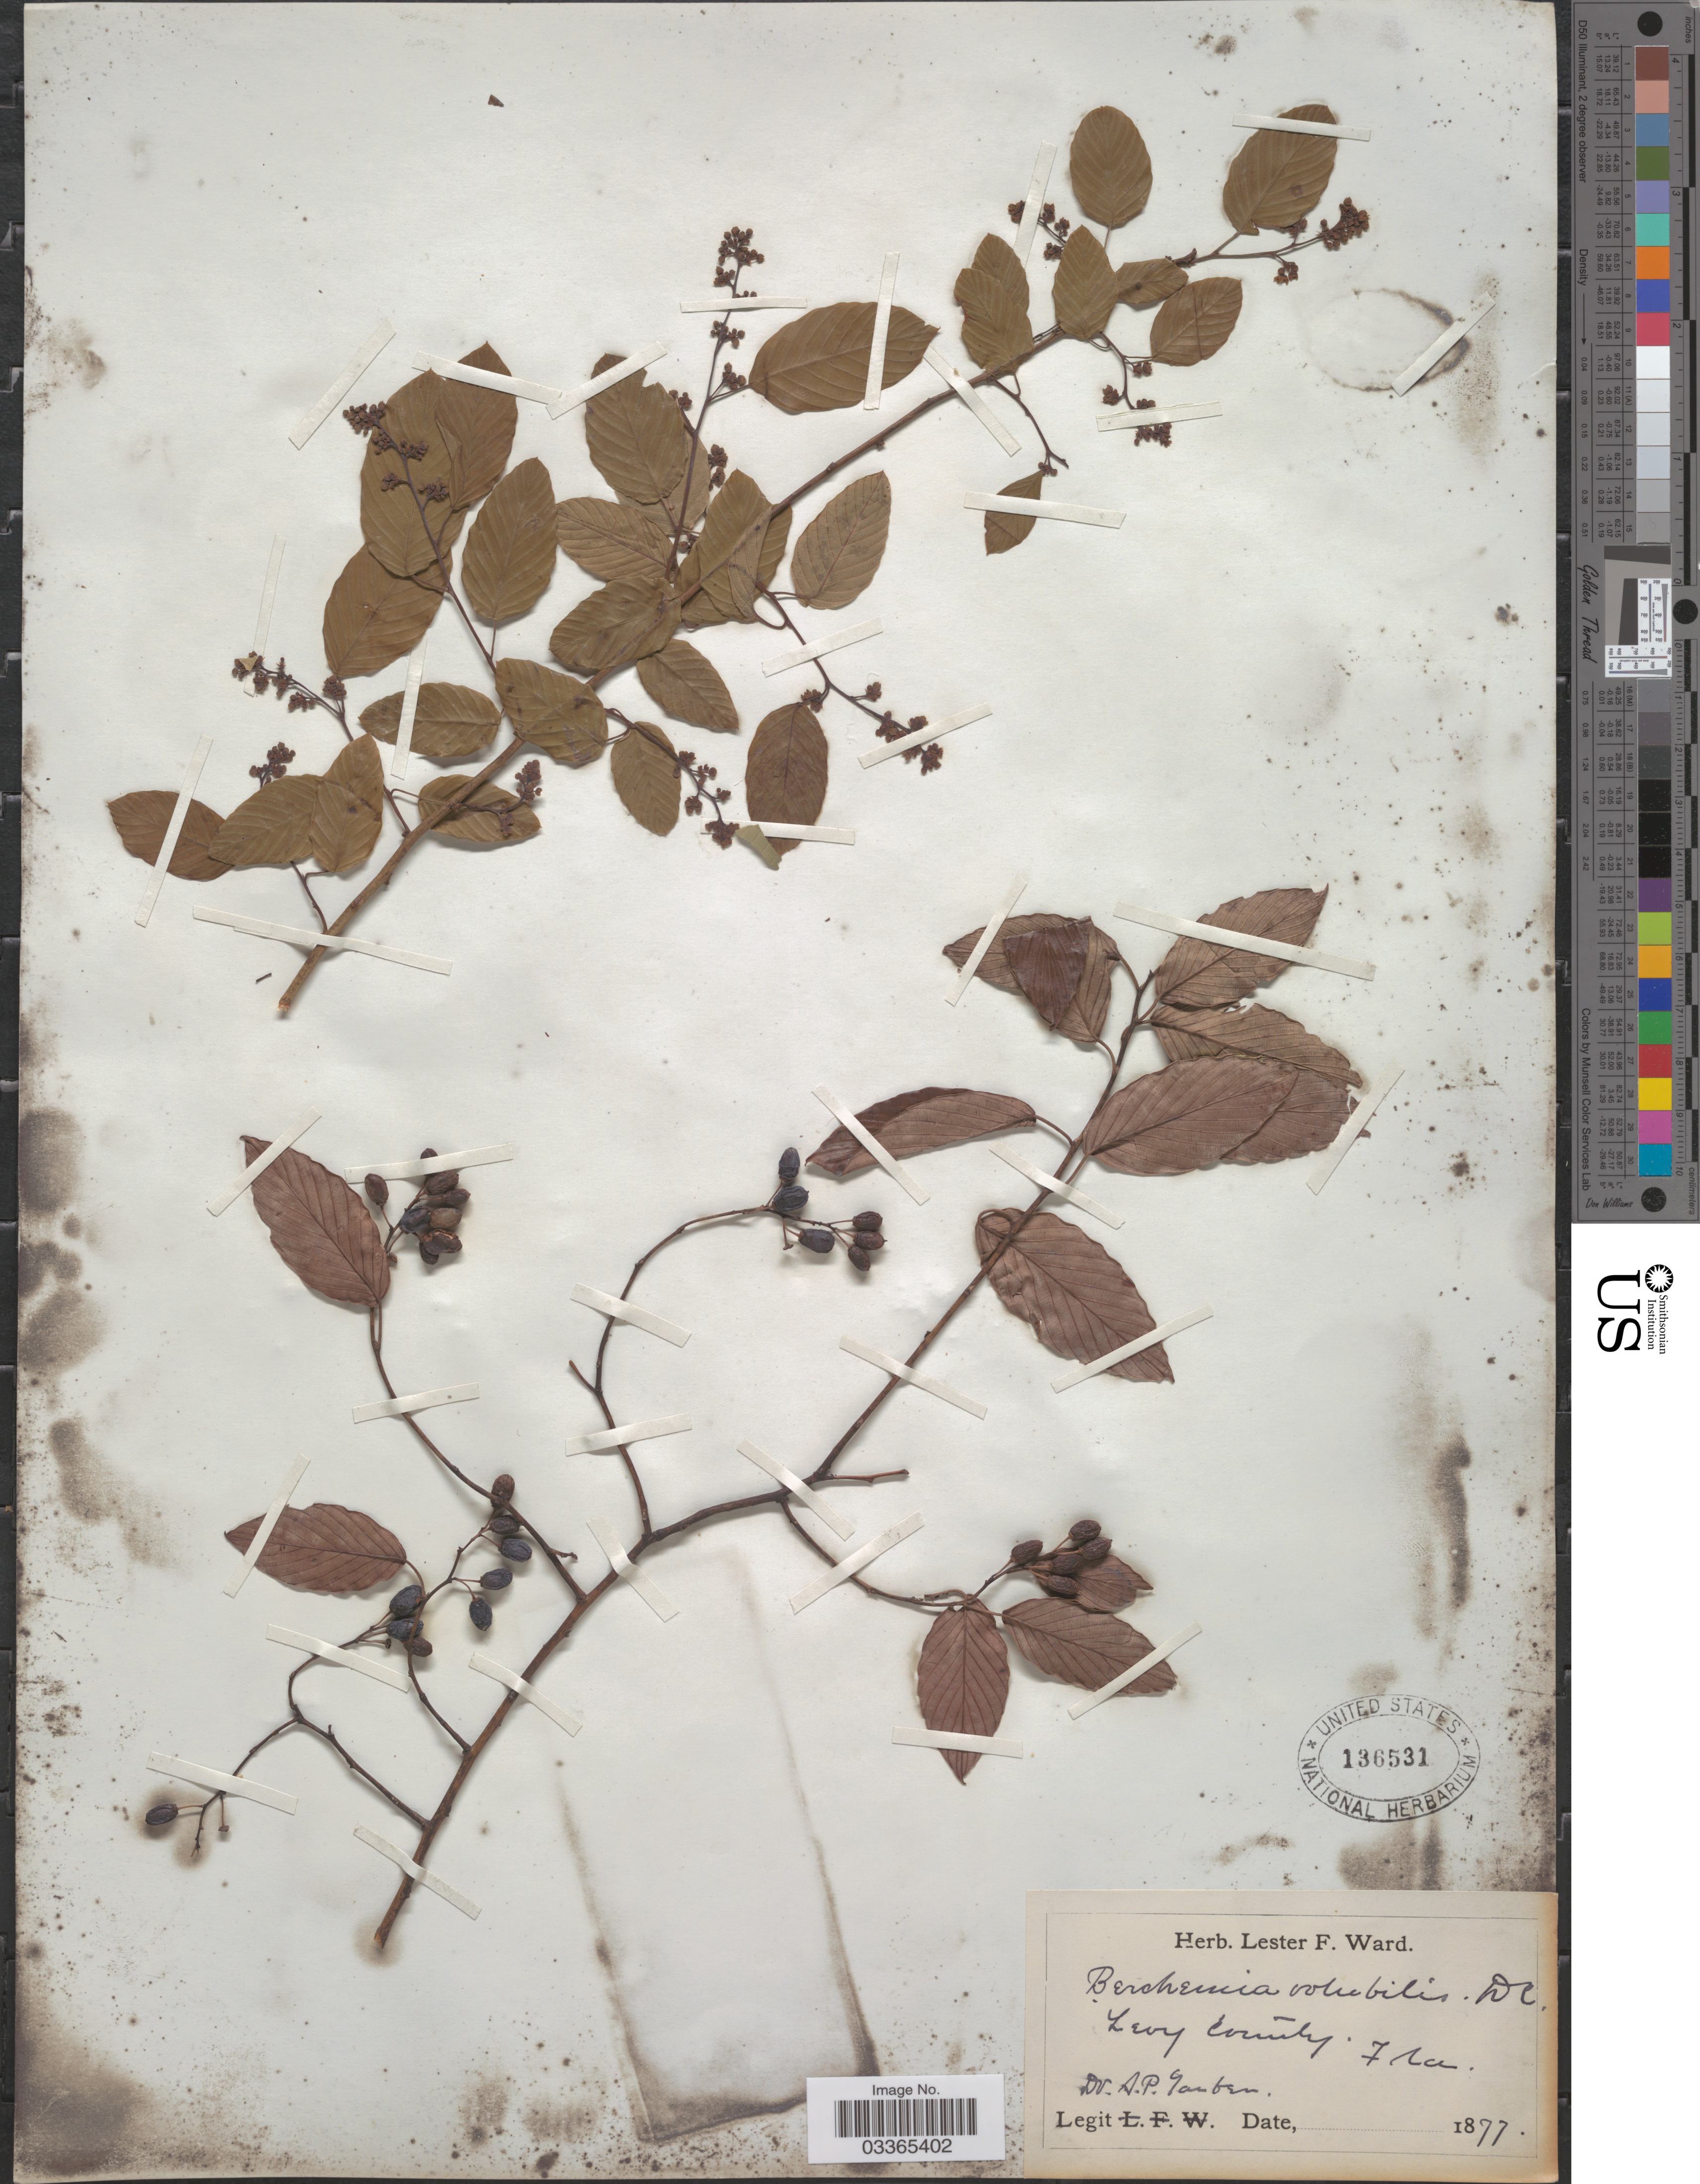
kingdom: Plantae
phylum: Tracheophyta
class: Magnoliopsida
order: Rosales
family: Rhamnaceae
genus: Berchemia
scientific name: Berchemia scandens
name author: (Hill) K. Koch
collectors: A. P. Garber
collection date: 1877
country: United States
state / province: Florida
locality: Levy County.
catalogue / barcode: US 136531